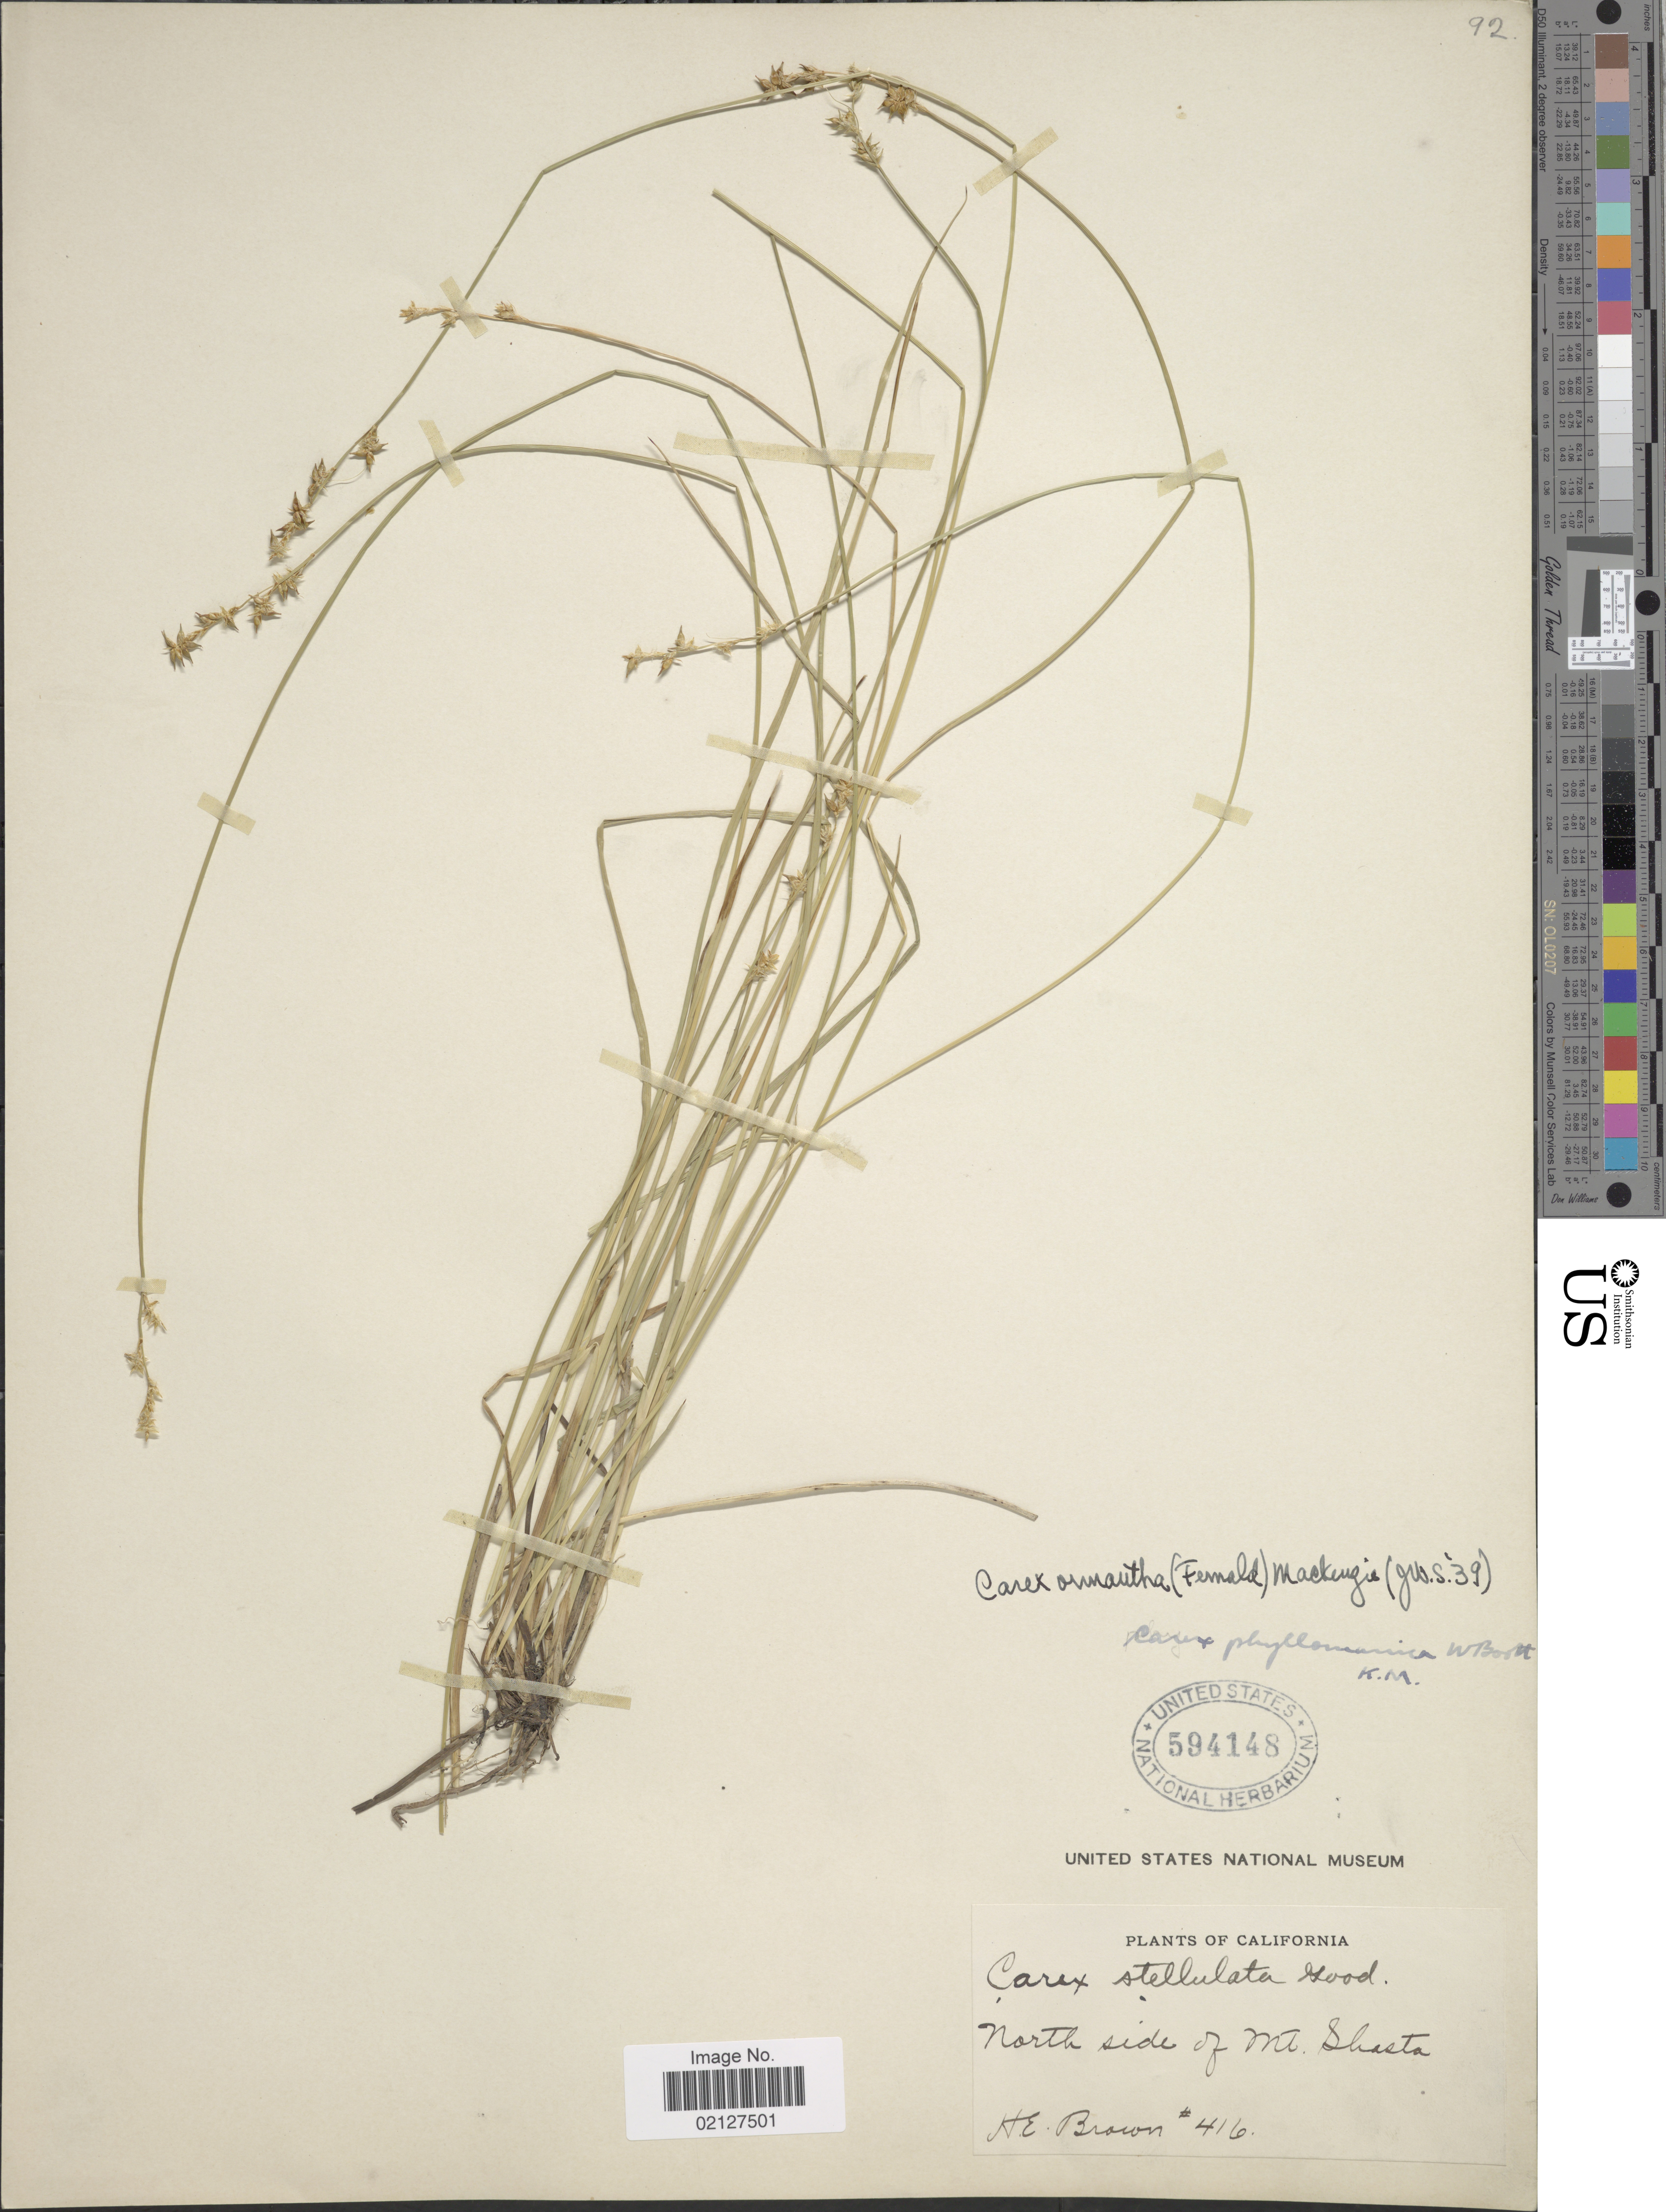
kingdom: Plantae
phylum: Tracheophyta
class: Liliopsida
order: Poales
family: Cyperaceae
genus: Carex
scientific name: Carex echinata subsp. echinata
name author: Murray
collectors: H. E. Brown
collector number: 416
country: United States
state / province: California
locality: North side of Mt. Shasta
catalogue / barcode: US 594148